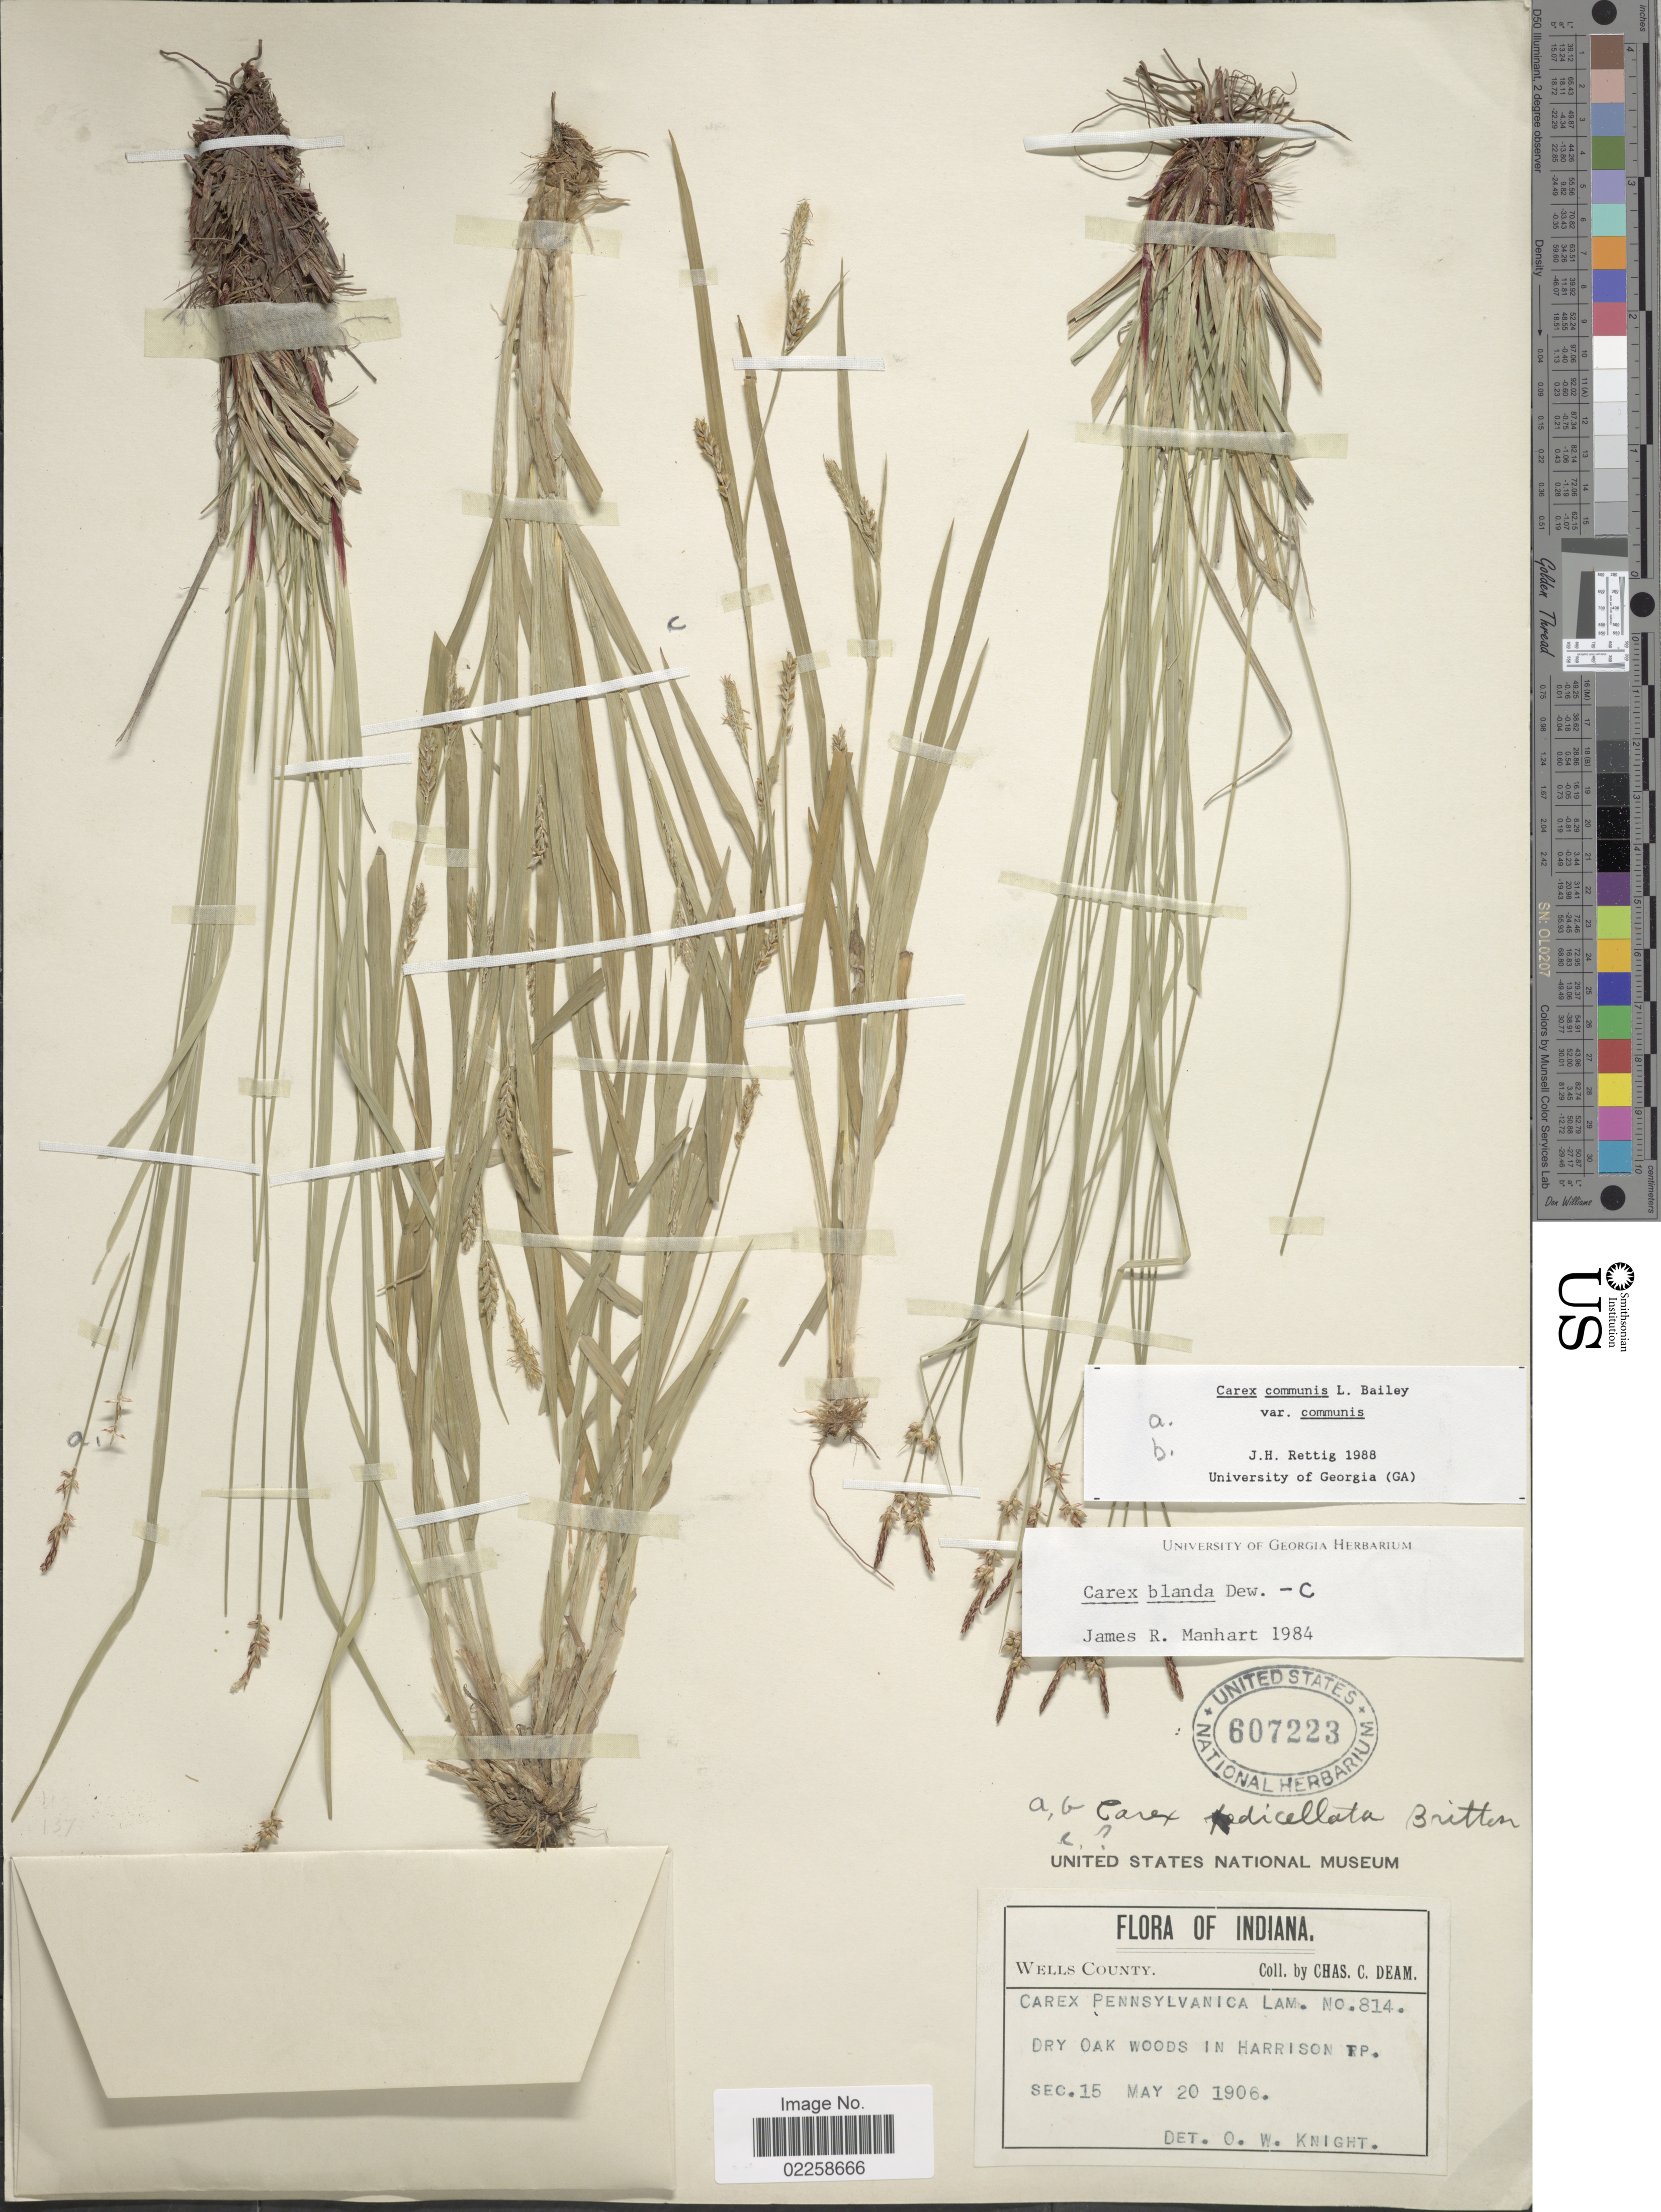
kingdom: Plantae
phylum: Tracheophyta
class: Liliopsida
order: Poales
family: Cyperaceae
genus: Carex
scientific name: Carex communis var. communis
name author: L.H. Bailey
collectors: C. C. Deam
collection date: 1906-05-20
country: United States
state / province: Indiana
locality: Dry oak woods in Harrison Tp, Wells County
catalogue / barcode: US 607223